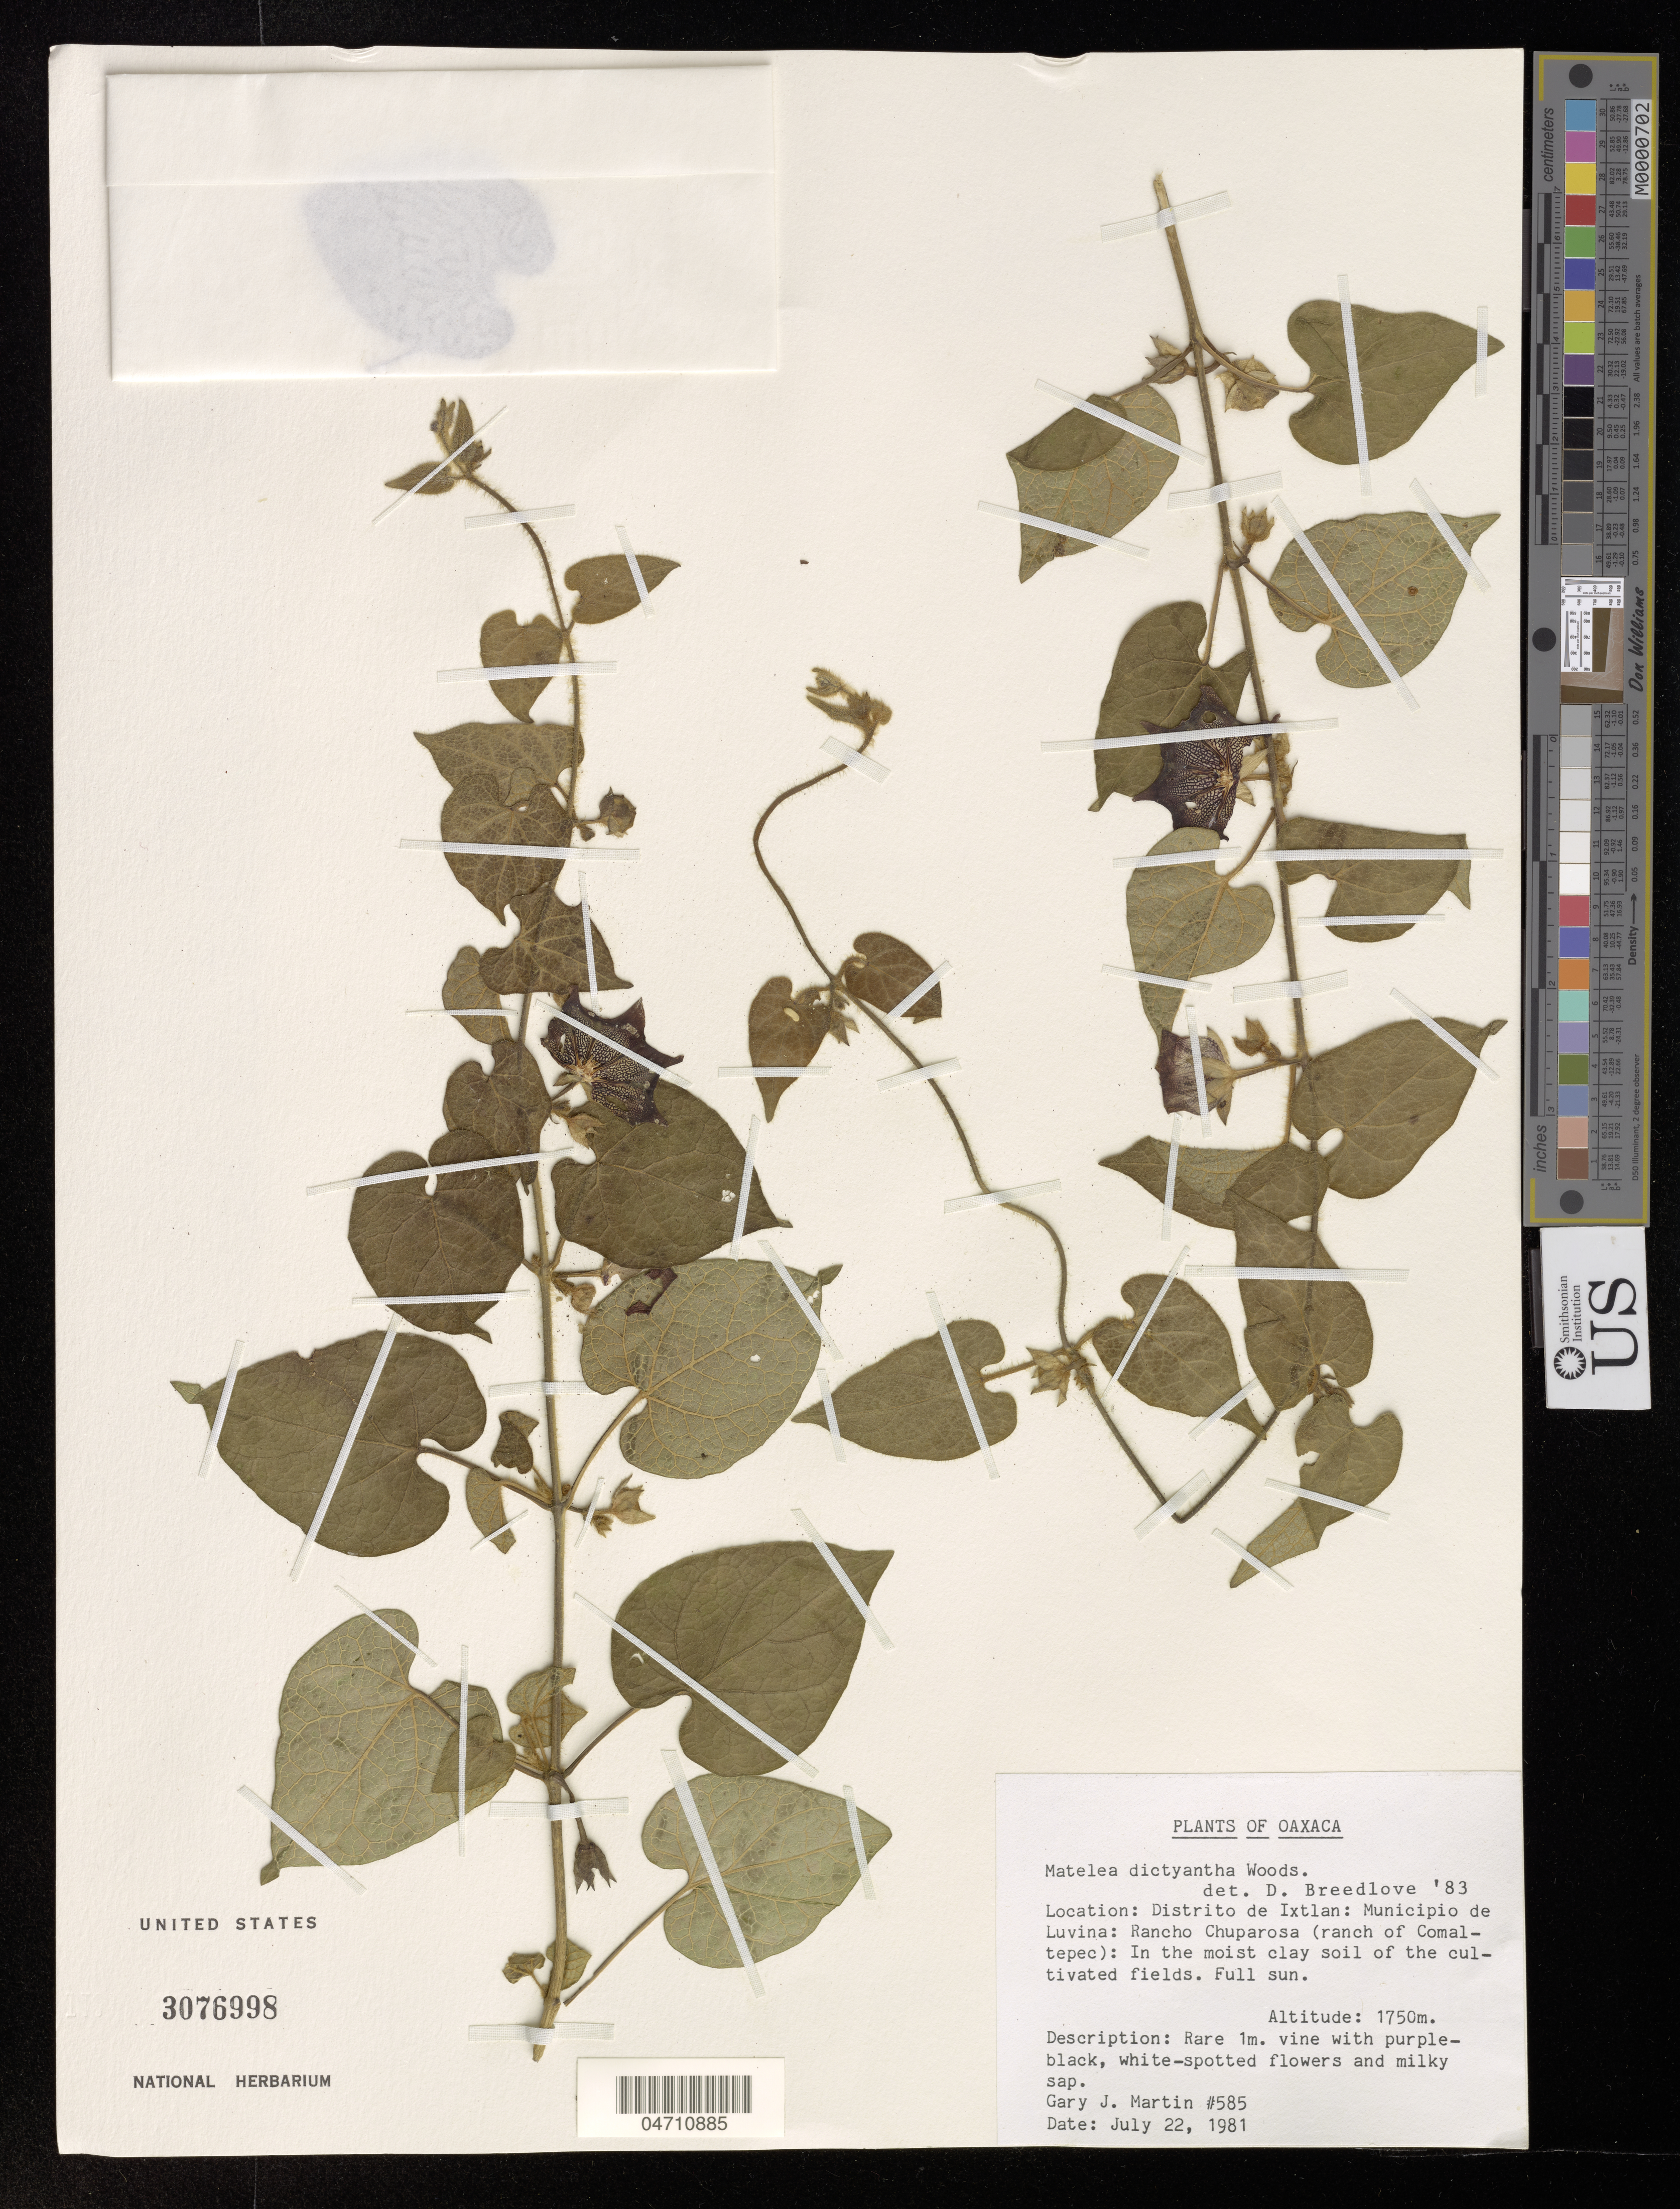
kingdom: Plantae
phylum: Tracheophyta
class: Magnoliopsida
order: Gentianales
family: Apocynaceae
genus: Matelea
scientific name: Matelea dictyantha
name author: Woodson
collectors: G. J. Martin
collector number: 585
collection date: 1981-07-22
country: Mexico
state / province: Oaxaca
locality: Distrito de Ixtlan: Municipio de Luvina: Rancho Chuparosa (ranch of Comaltepec).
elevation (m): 1750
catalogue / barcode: US 3076998